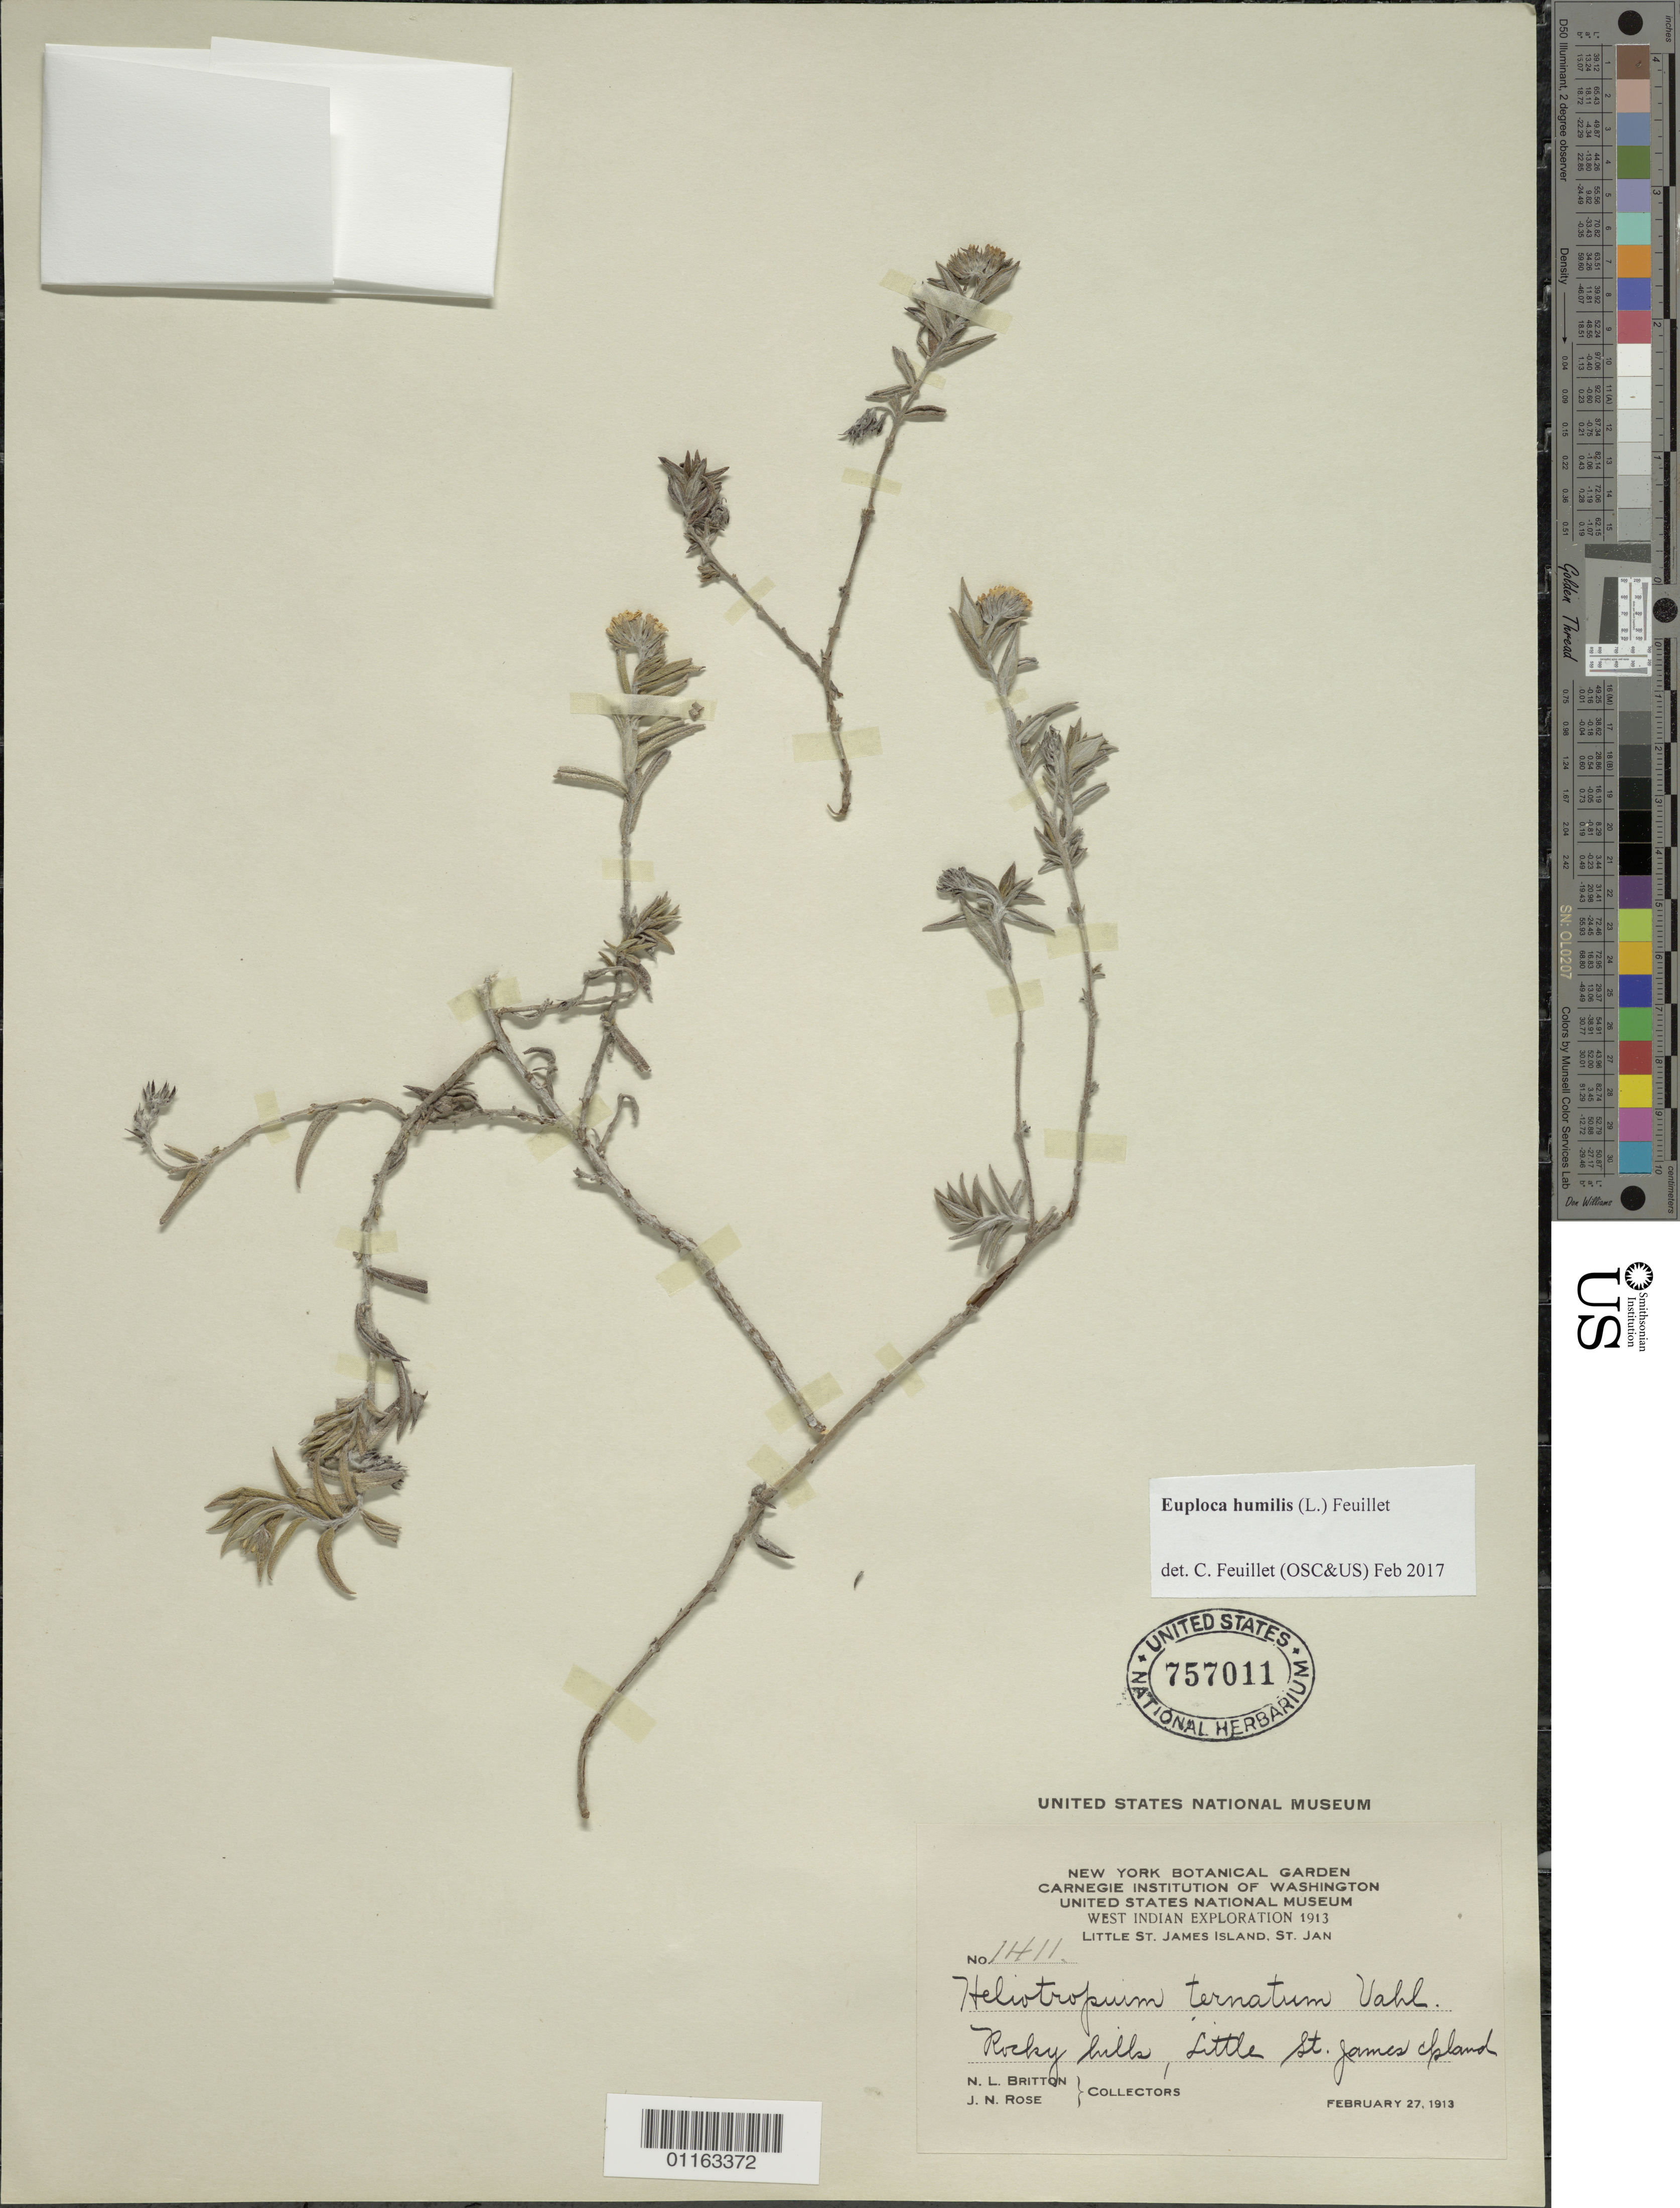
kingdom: Plantae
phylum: Tracheophyta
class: Magnoliopsida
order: Boraginales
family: Heliotropiaceae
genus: Euploca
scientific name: Euploca humilis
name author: (L.) Feuillet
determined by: Feuillet, C.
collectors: N. Britton & J. N. Rose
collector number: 1411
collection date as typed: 27 Feb 1913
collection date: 1913-02-27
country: U.S. Virgin Islands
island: St. Thomas I.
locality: Little St. James Island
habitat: Rocky hills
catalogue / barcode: US 757011